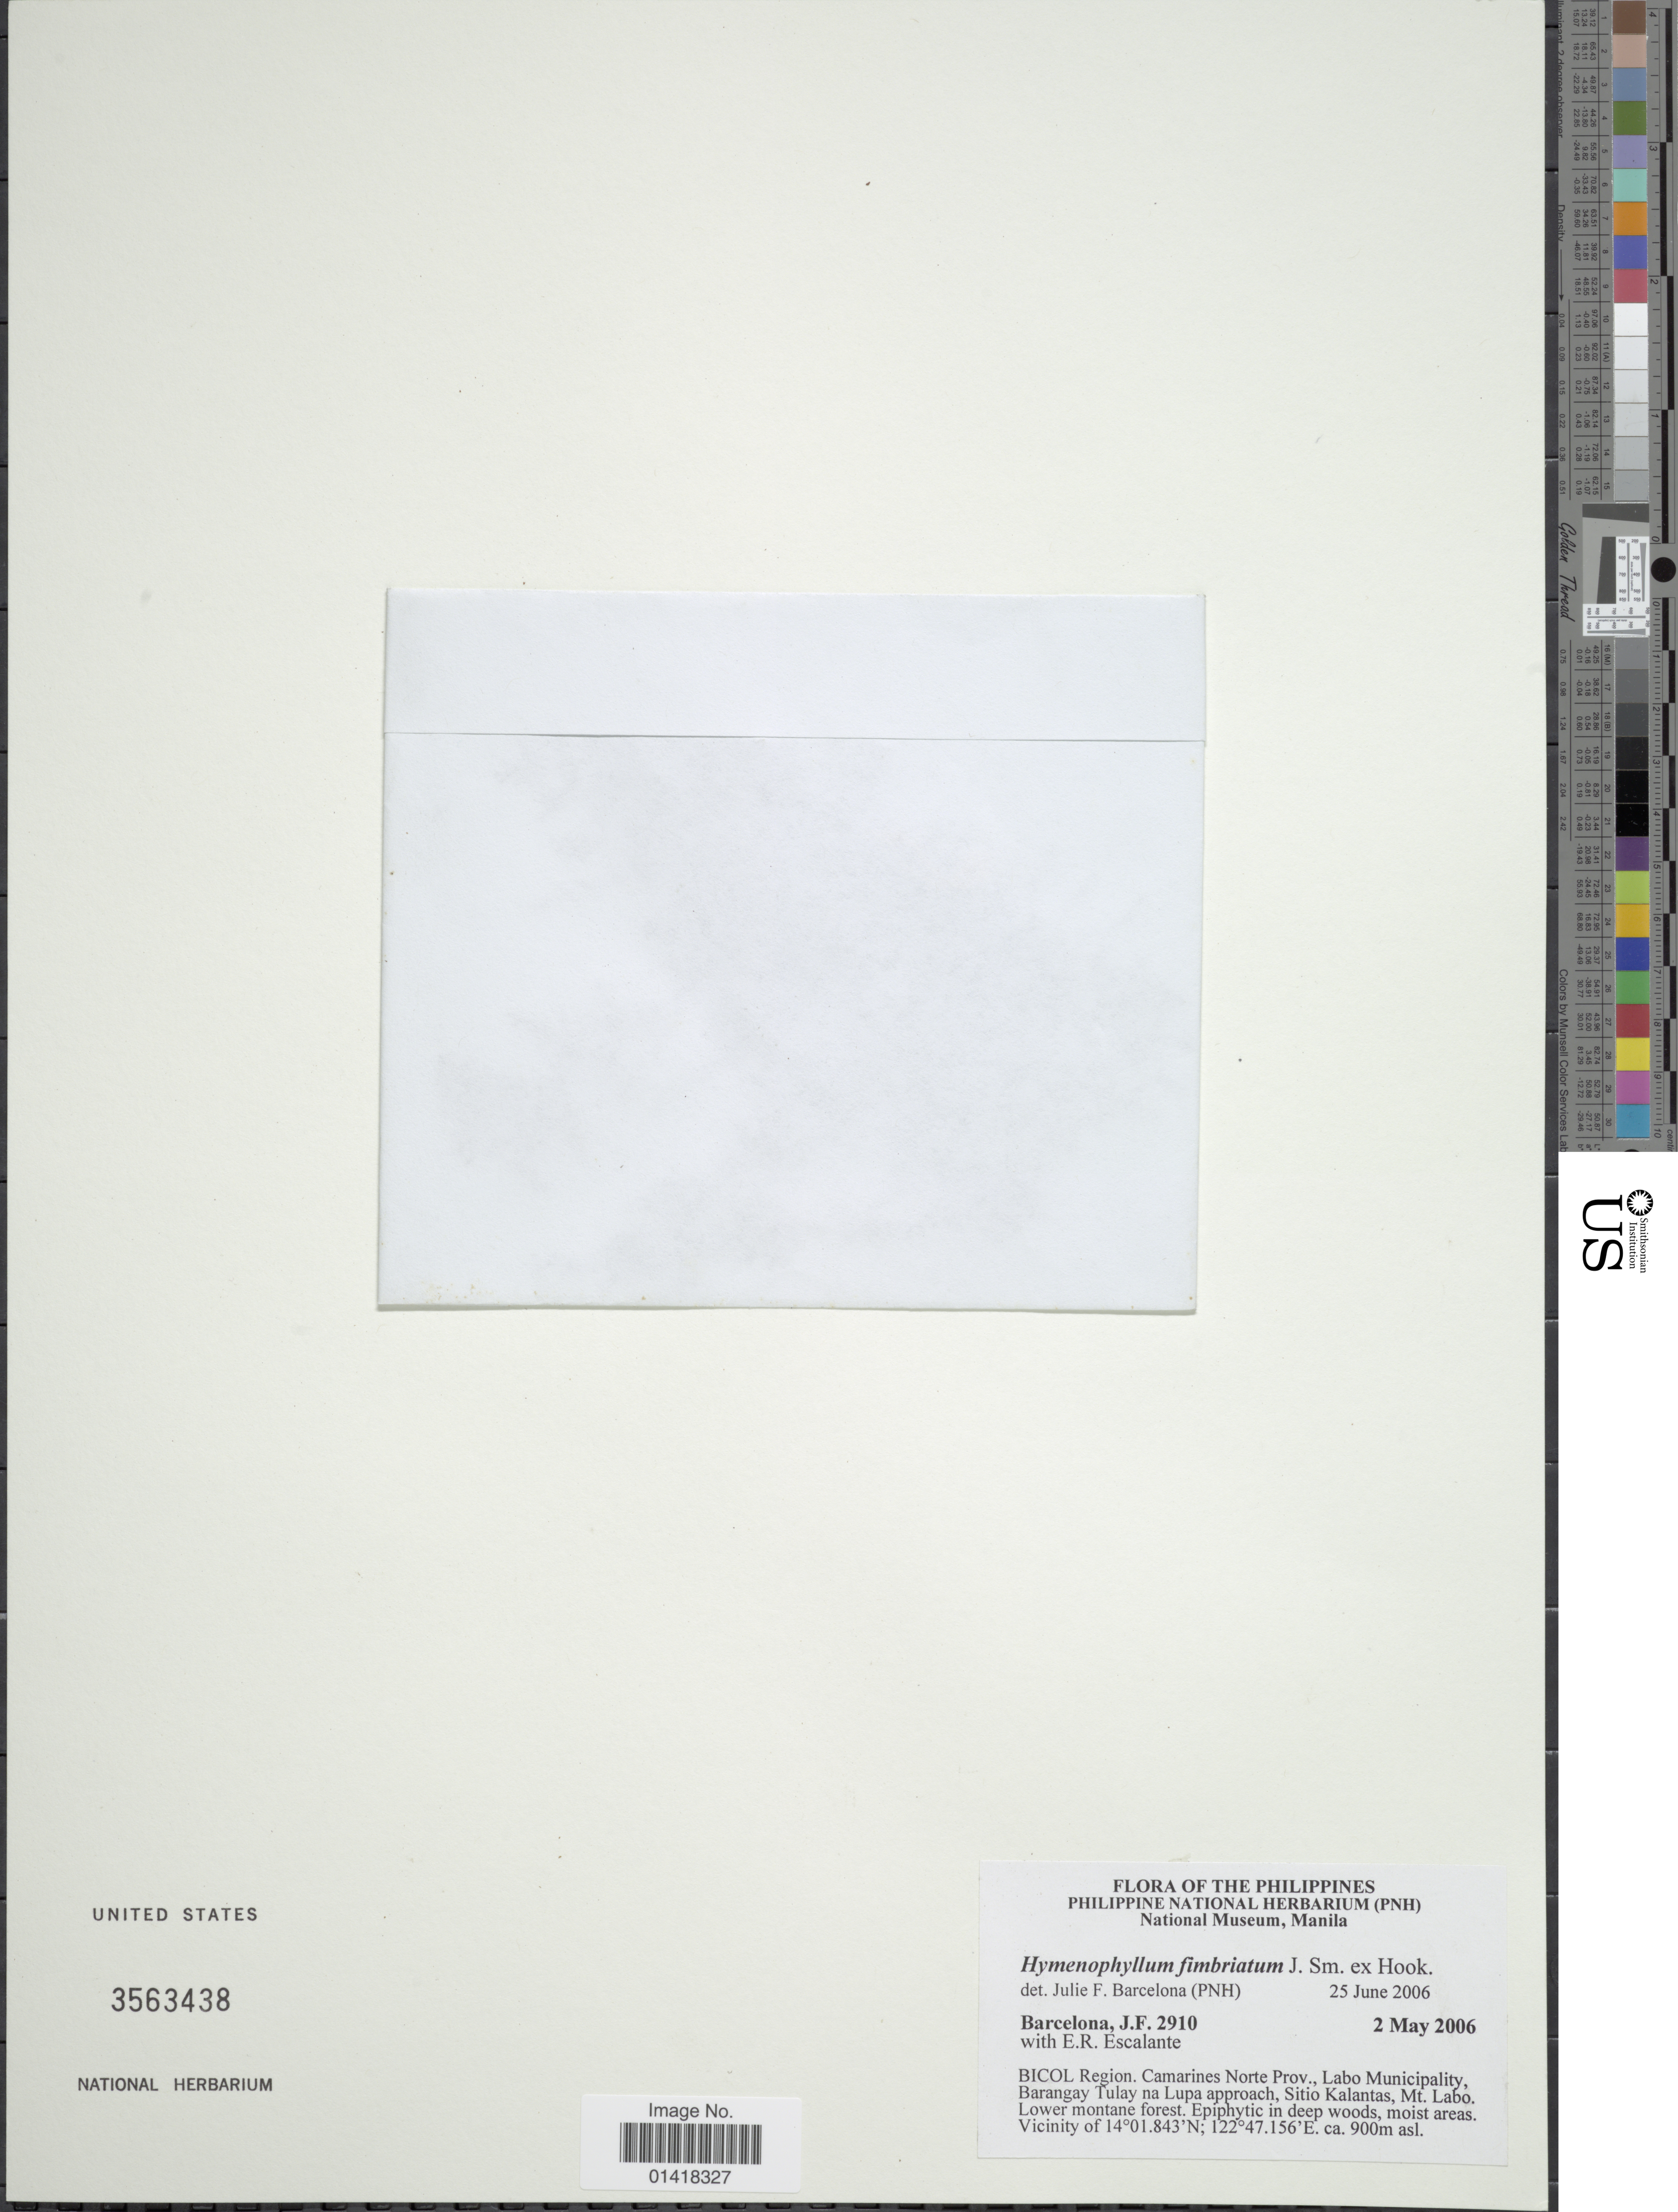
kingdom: Plantae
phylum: Tracheophyta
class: Polypodiopsida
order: Hymenophyllales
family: Hymenophyllaceae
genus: Hymenophyllum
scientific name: Hymenophyllum fimbriatum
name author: J. Sm.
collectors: J. F. Barcelona & E. Escalante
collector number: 2910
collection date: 2006-05-02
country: Philippines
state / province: Bicol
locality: The Philippines. Bicol Region. Camarines Norte Prov. Labo Municipality, Barangay Tulay na Lupa approach, Sitio Kalantas, Mt. Labo. Lower montane forest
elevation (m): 900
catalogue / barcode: US 3563438